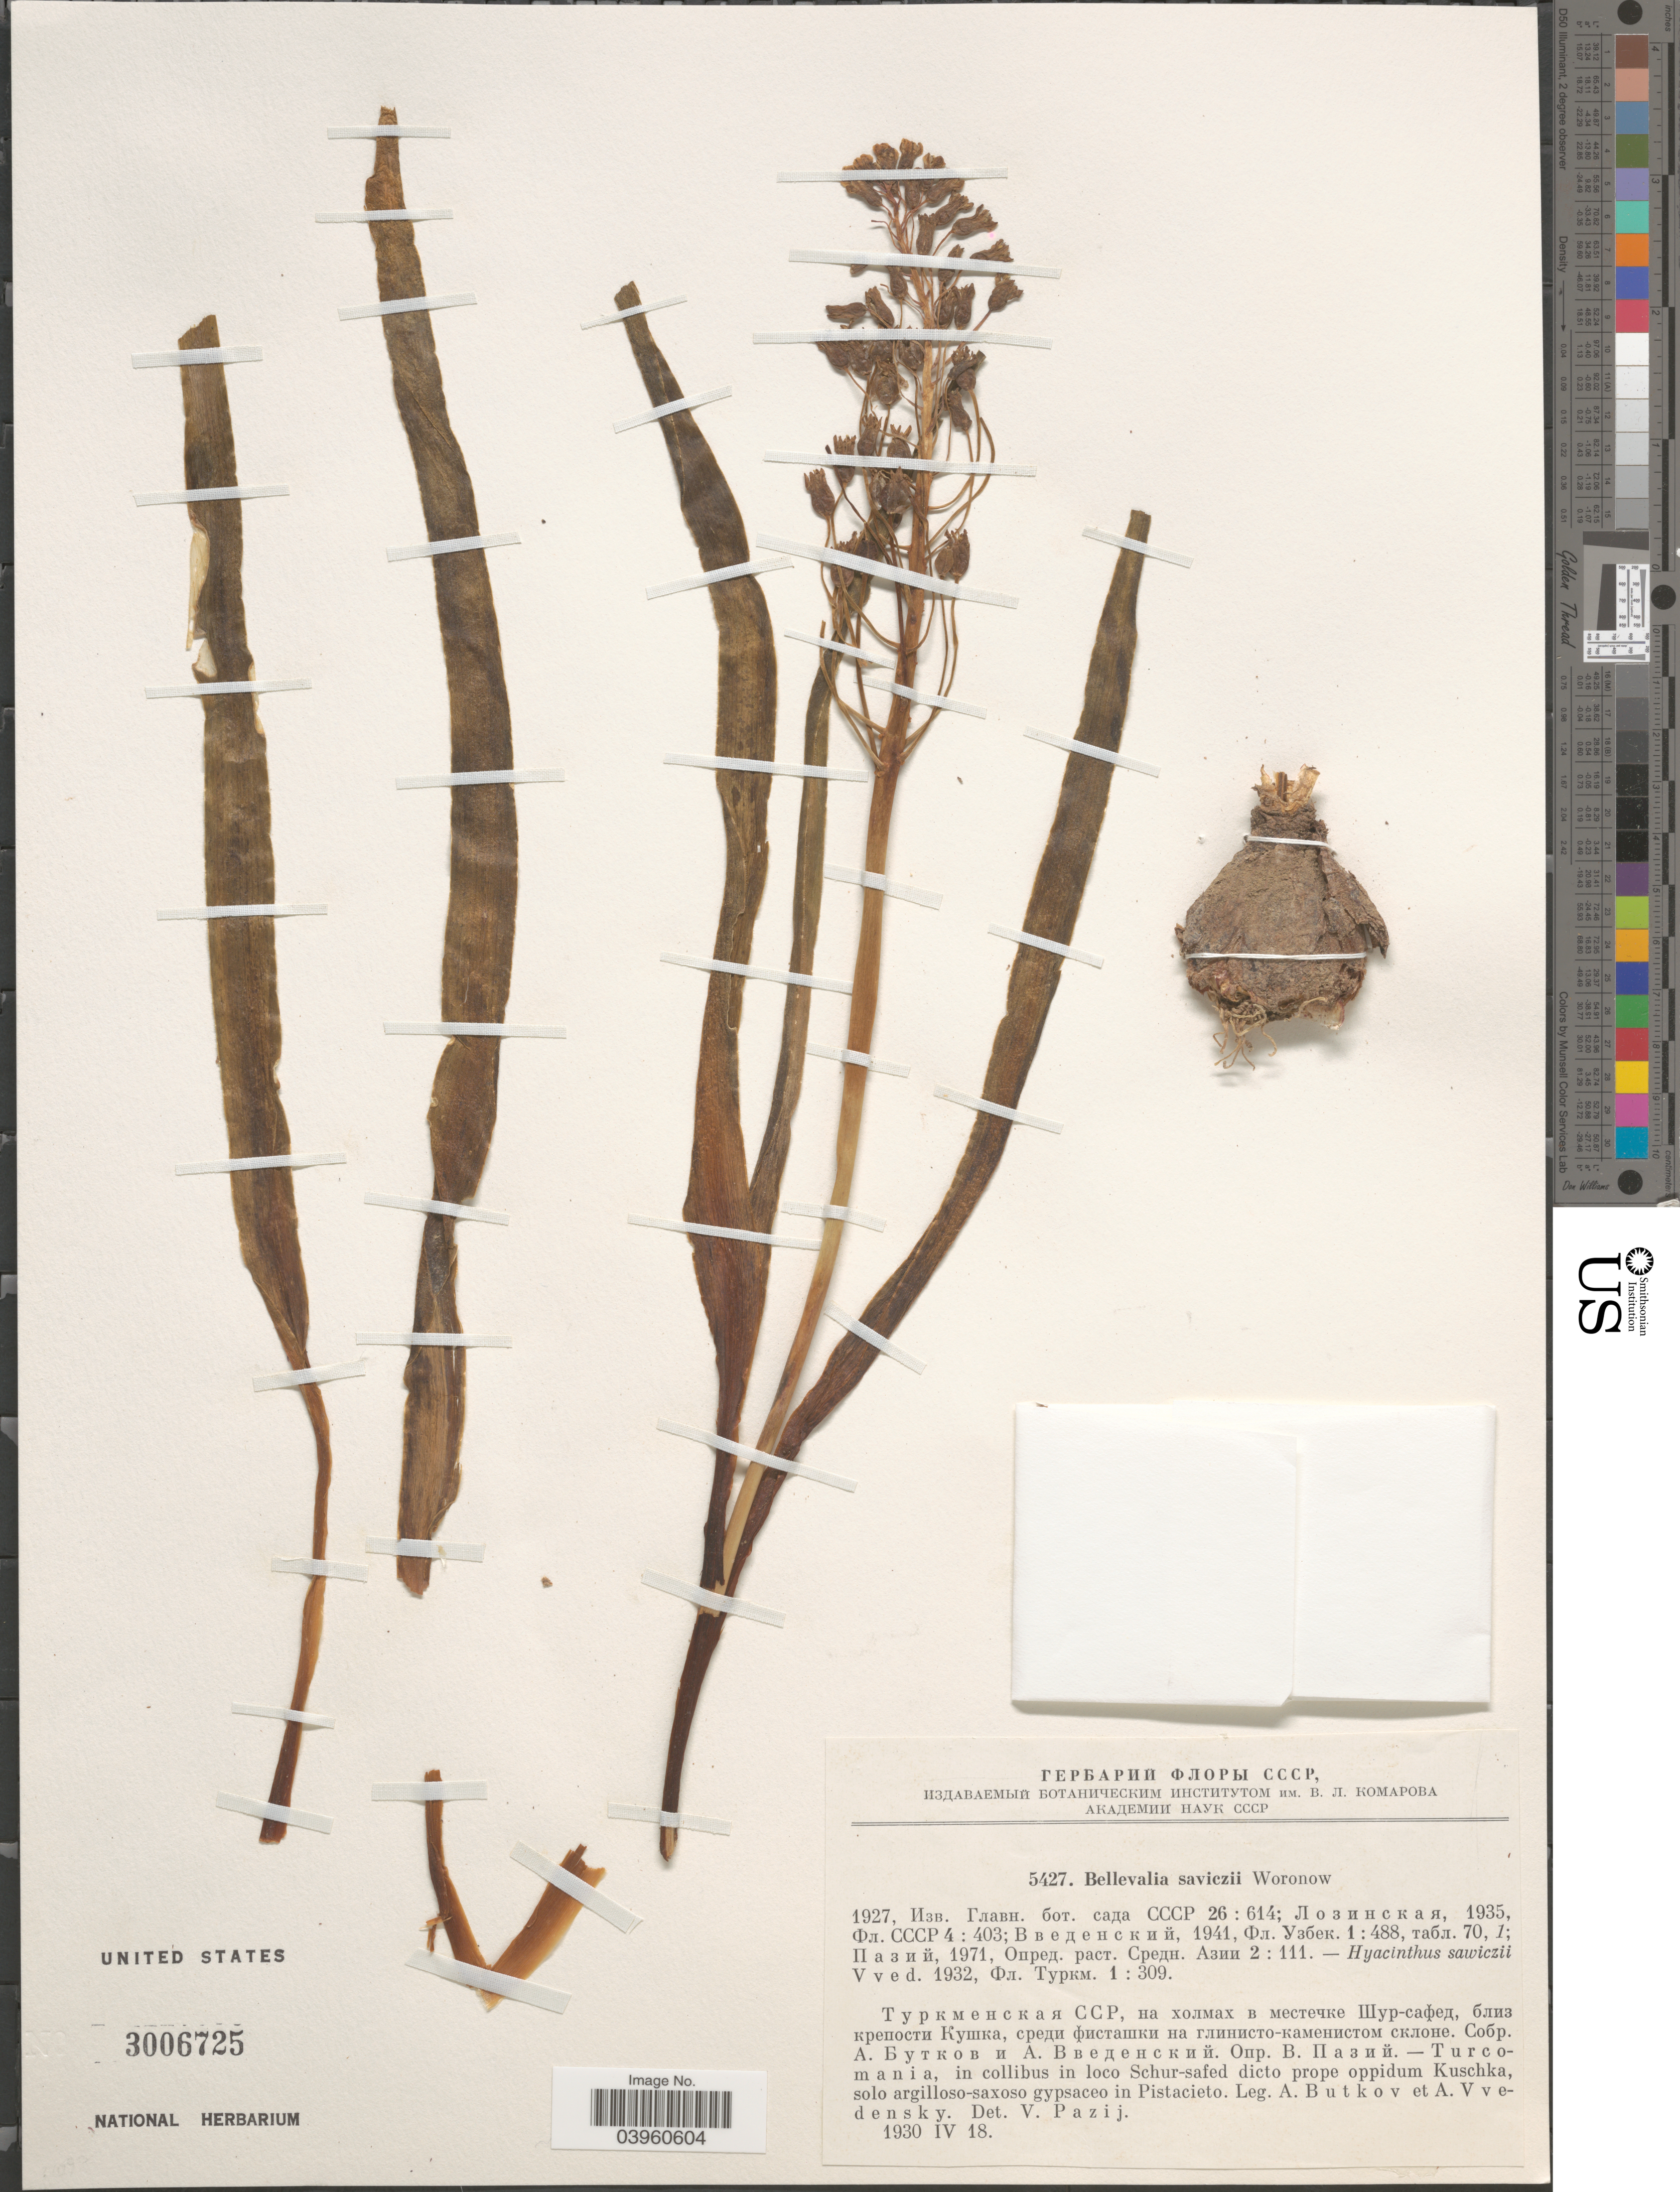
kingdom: Plantae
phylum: Tracheophyta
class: Liliopsida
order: Asparagales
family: Asparagaceae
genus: Bellevalia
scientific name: Bellevalia saviczii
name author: Woronow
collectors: A. Butkov & A. Vvedensky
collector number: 5427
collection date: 1930-04-18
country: Turkmenistan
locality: Turcomania, in collibus in loco Schur-safed dicto prope oppidum Kuschka, solo argilloso-saxoso gypsaceo in Pistacieto.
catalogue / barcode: US 3006725